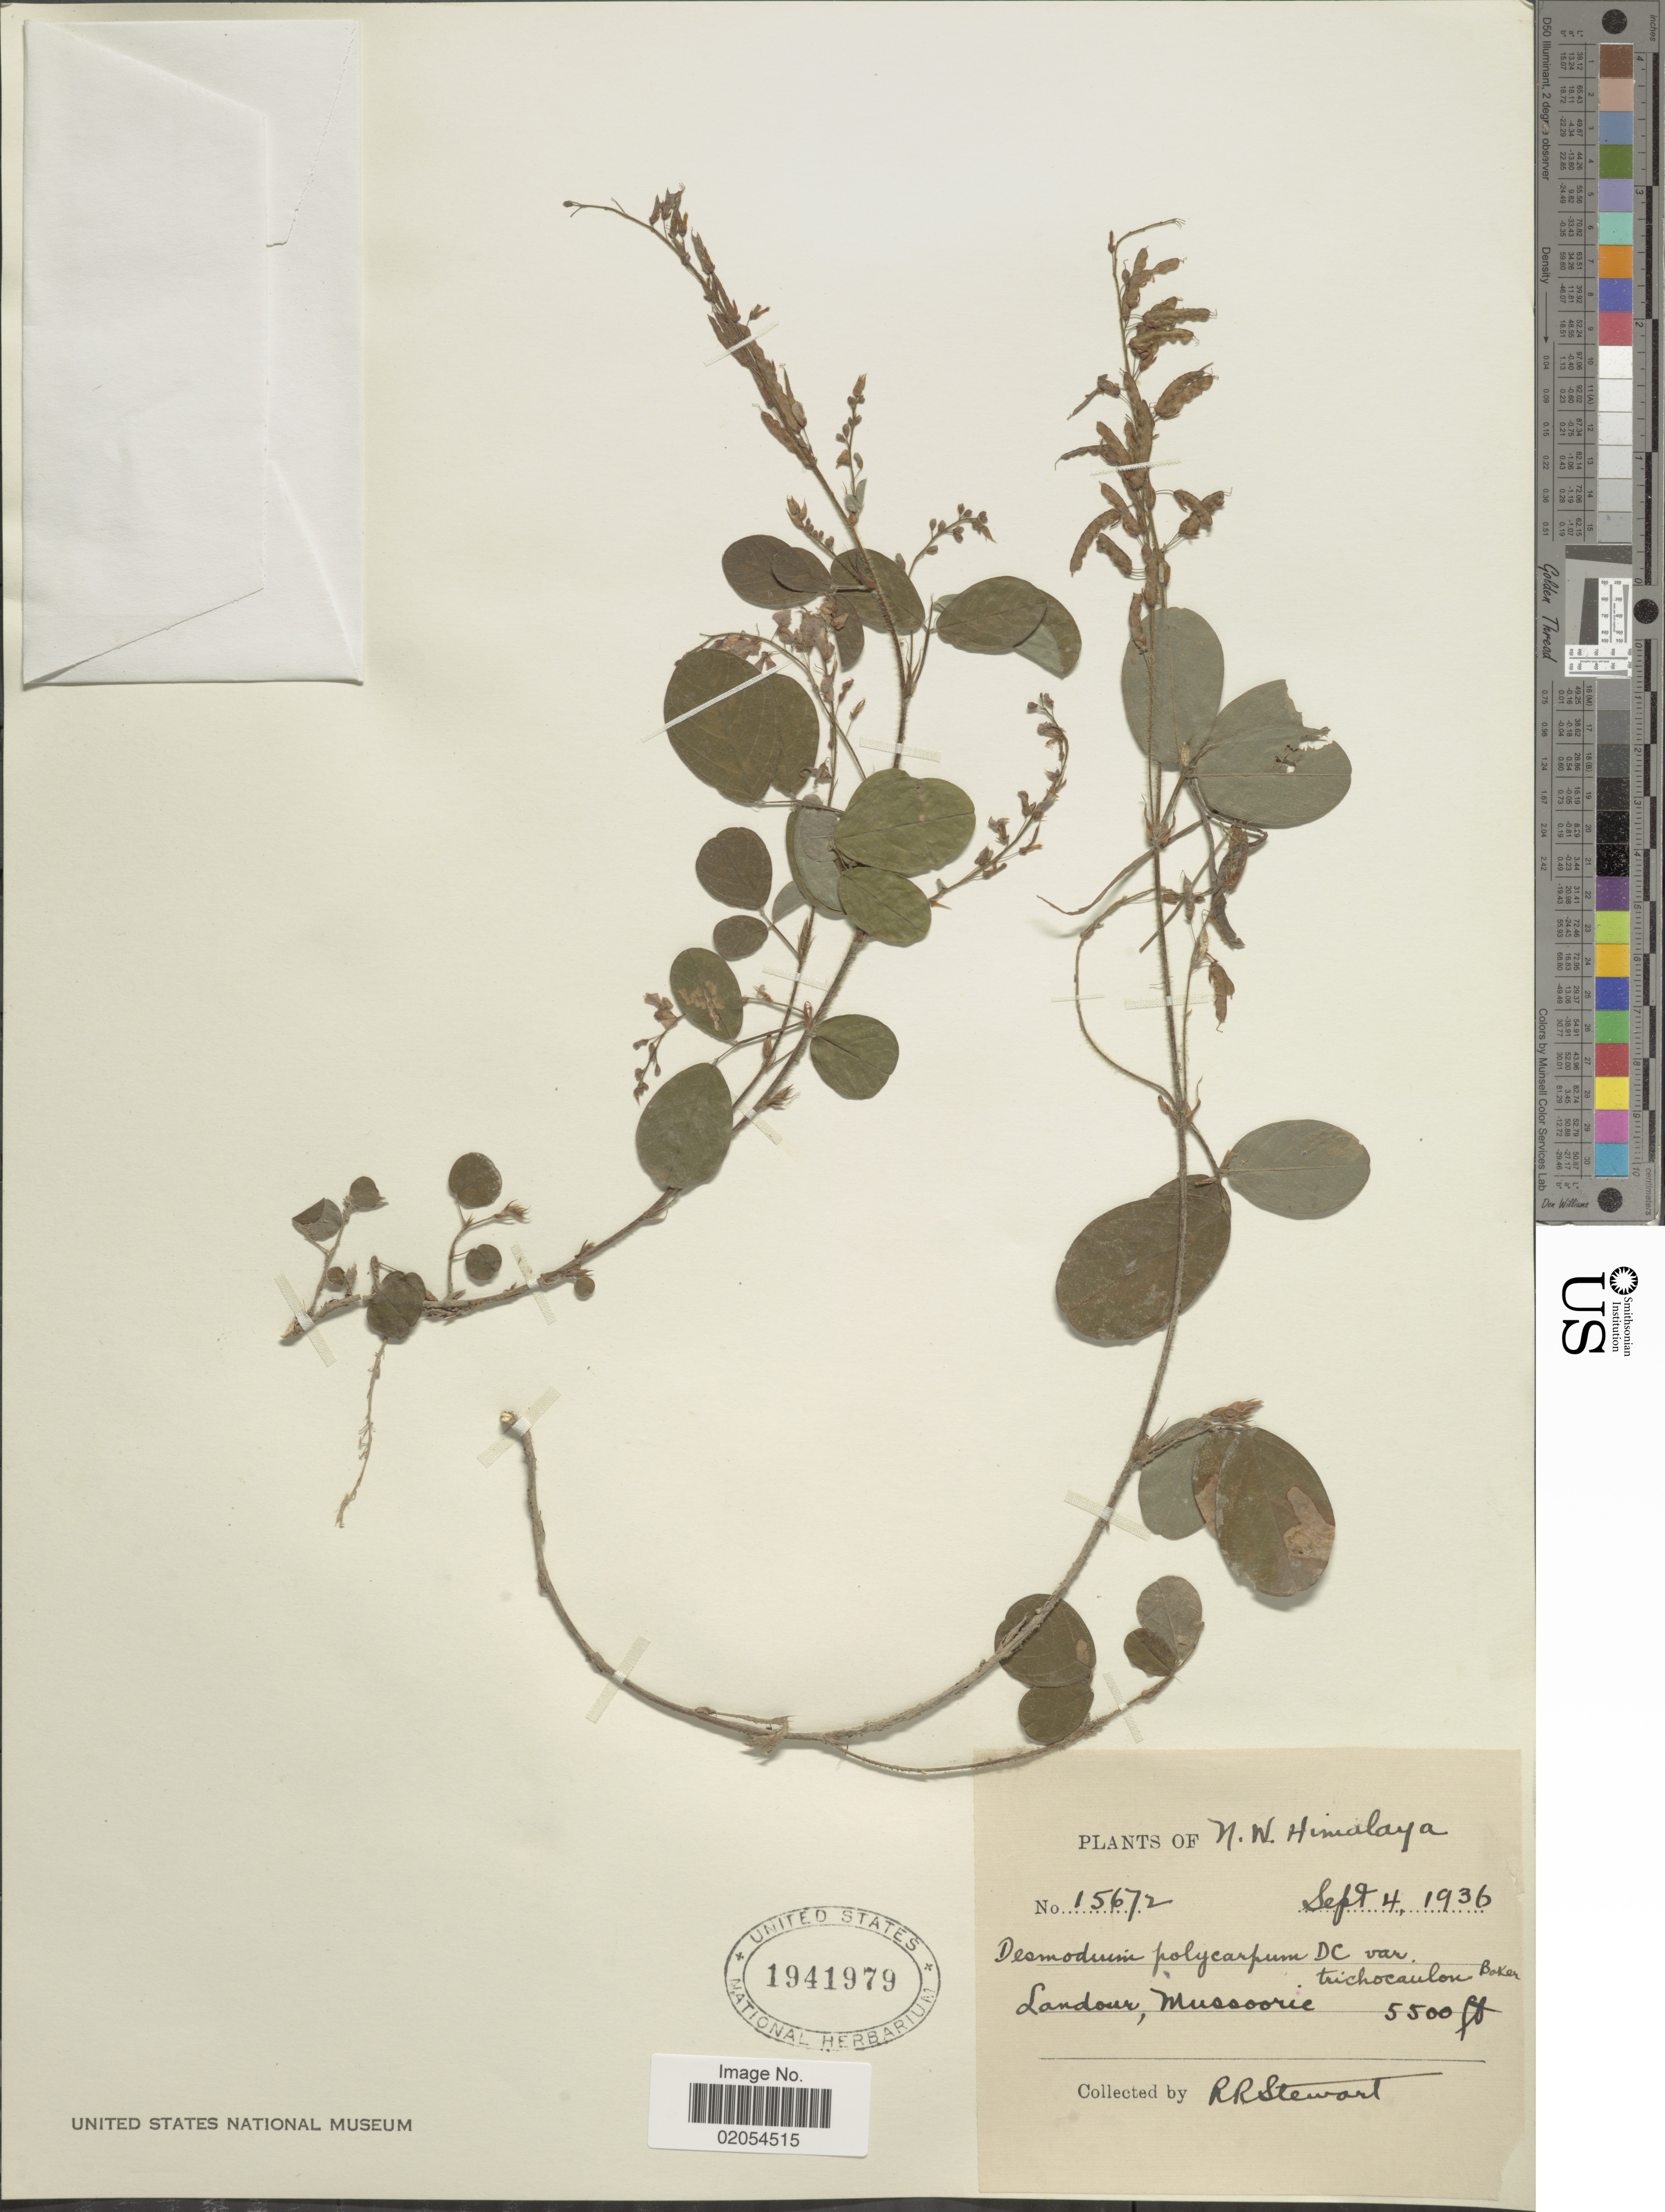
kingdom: Plantae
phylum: Tracheophyta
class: Magnoliopsida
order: Fabales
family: Fabaceae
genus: Grona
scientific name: Grona heterocarpos subsp. heterocarpos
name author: (L.) H. Ohashi & K. Ohashi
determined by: Strong, Mark T., (BOT), Smithsonian Institution - National Museum of Natural History (UNITED STATES)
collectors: R. R. Stewart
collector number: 15672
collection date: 1936-09-04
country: India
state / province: Uttarakhand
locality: N.W. Himalaya, Landour, Mussoorie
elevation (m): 1676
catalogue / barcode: US 1941979